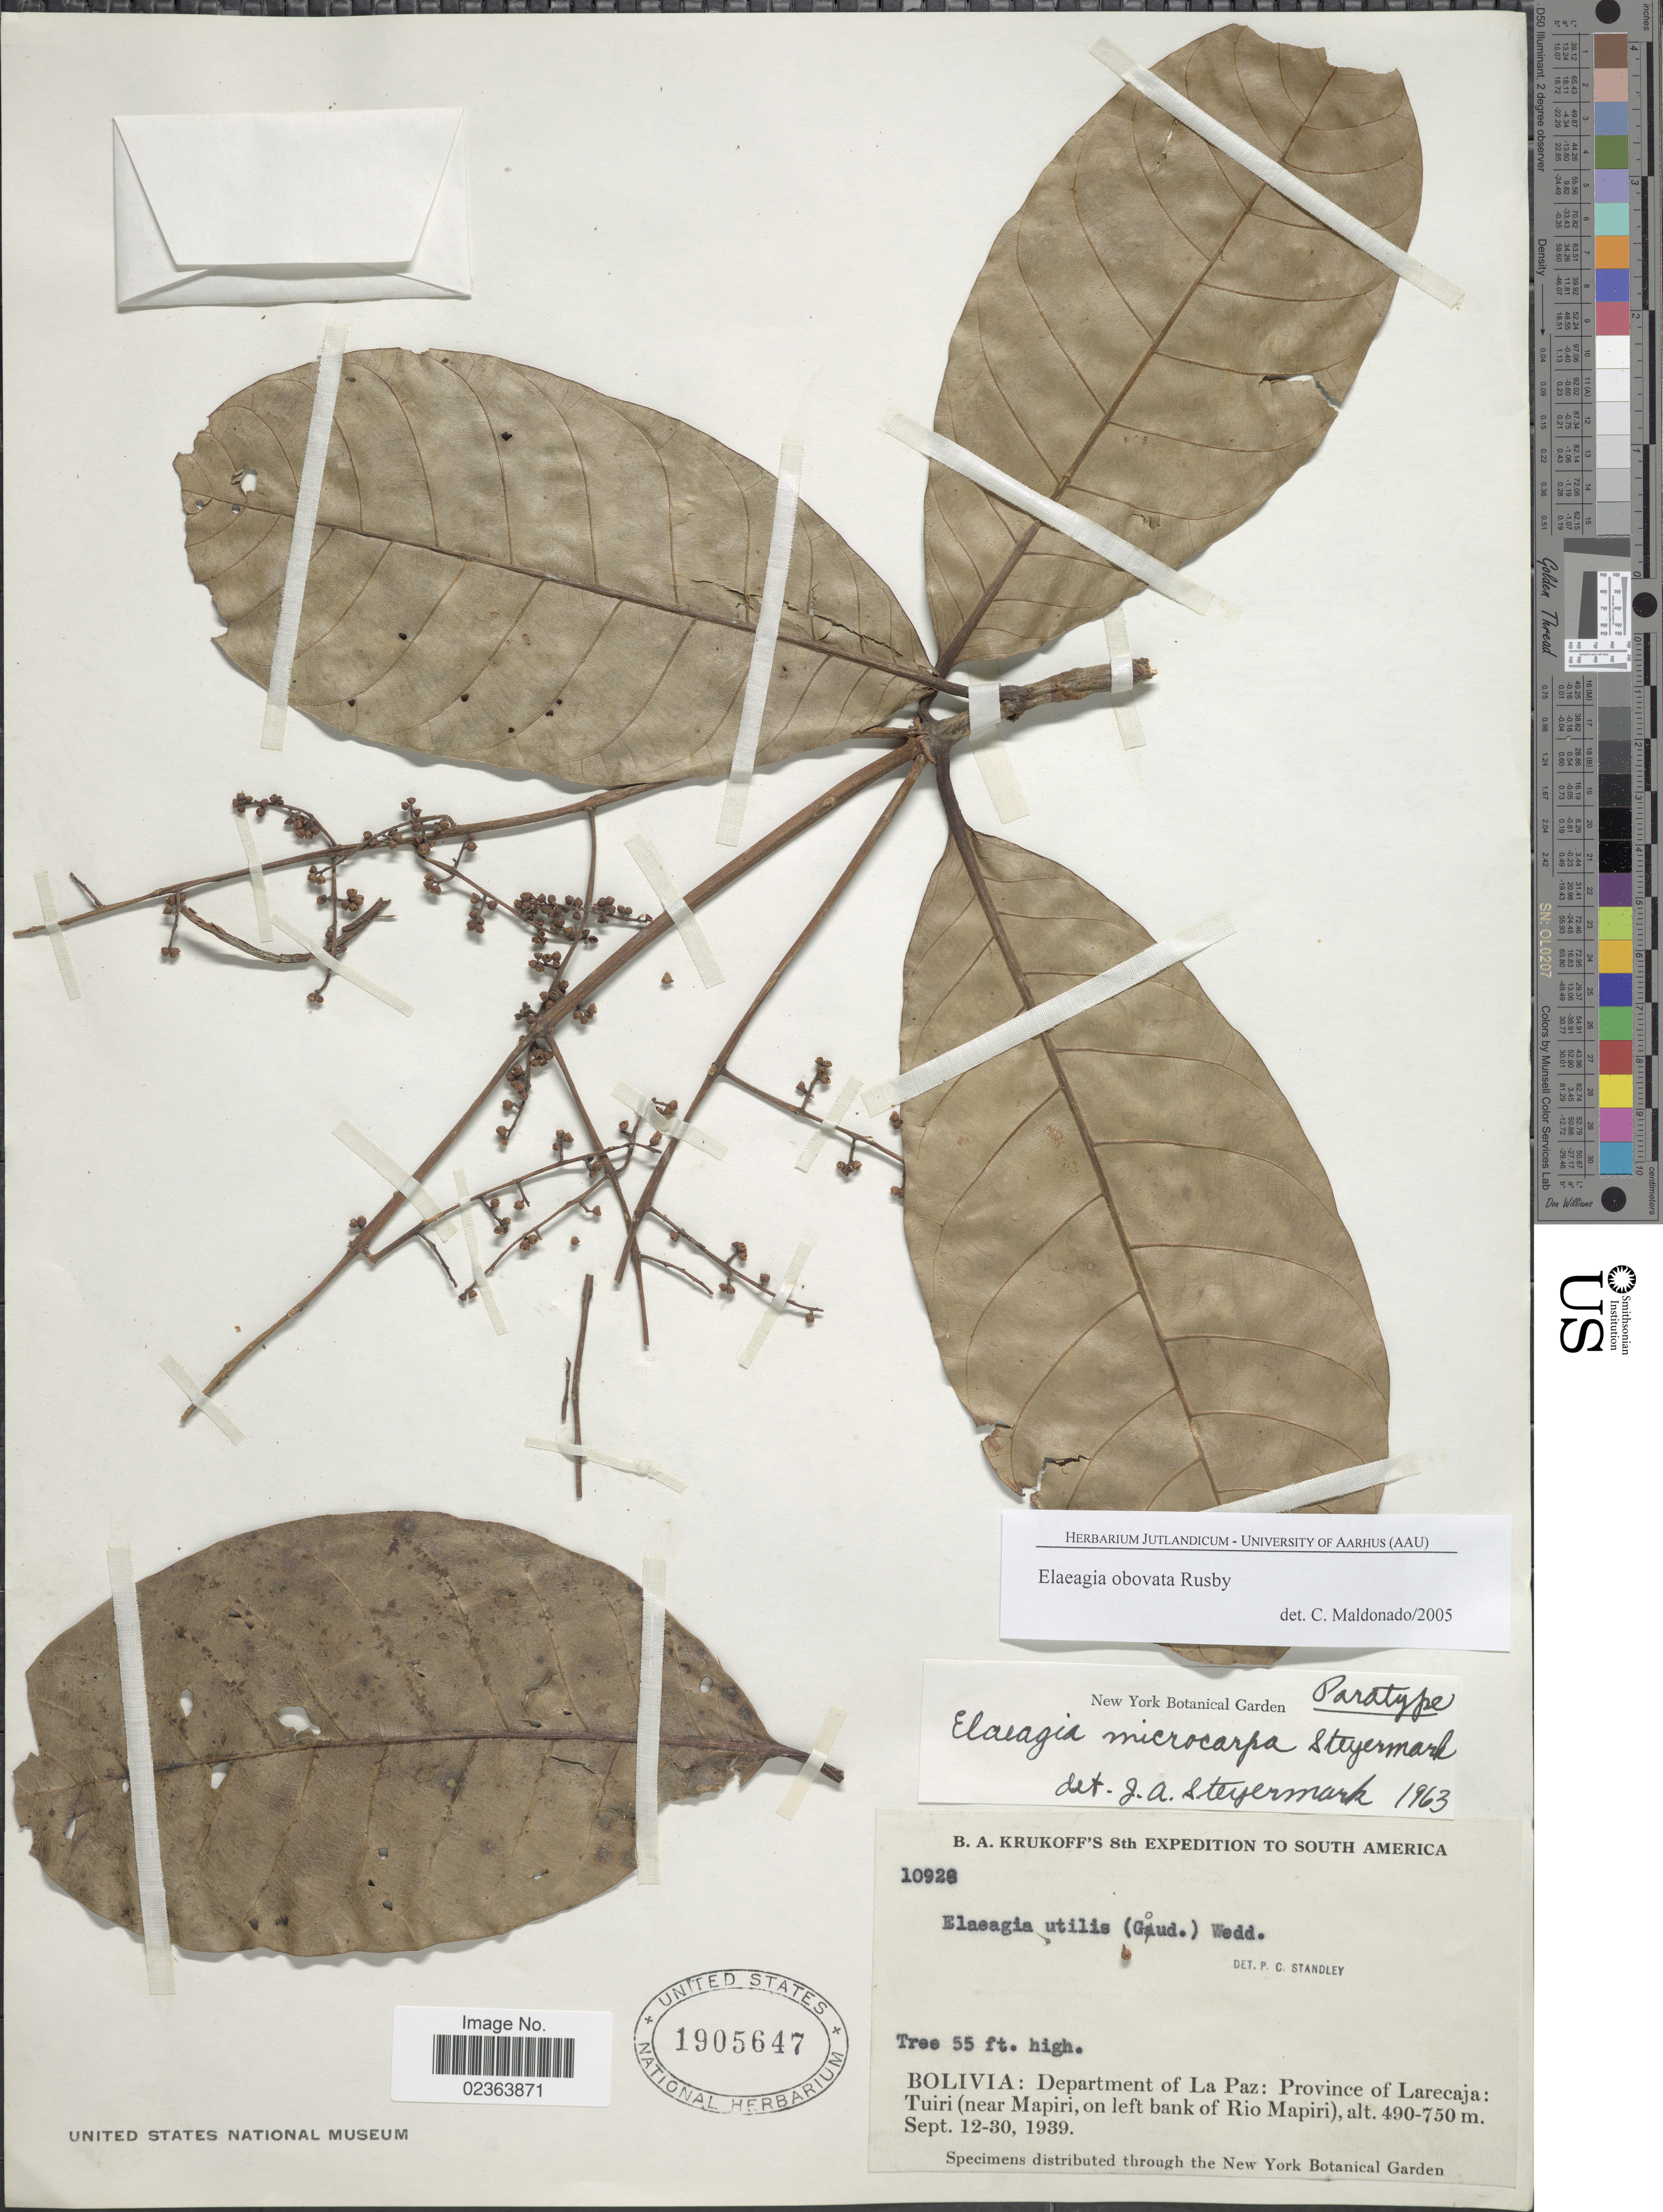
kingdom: Plantae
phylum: Tracheophyta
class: Magnoliopsida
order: Gentianales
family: Rubiaceae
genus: Elaeagia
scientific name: Elaeagia obovata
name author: Rusby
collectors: B. A. Krukoff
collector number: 10928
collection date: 1939-09-12/1939-09-30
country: Bolivia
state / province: La Paz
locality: Bolivia, Department of La Paz: Province of Larecaja: Tuiri (near Mapiri, on left bank of Rio Mapiri)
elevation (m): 490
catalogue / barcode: US 1905647